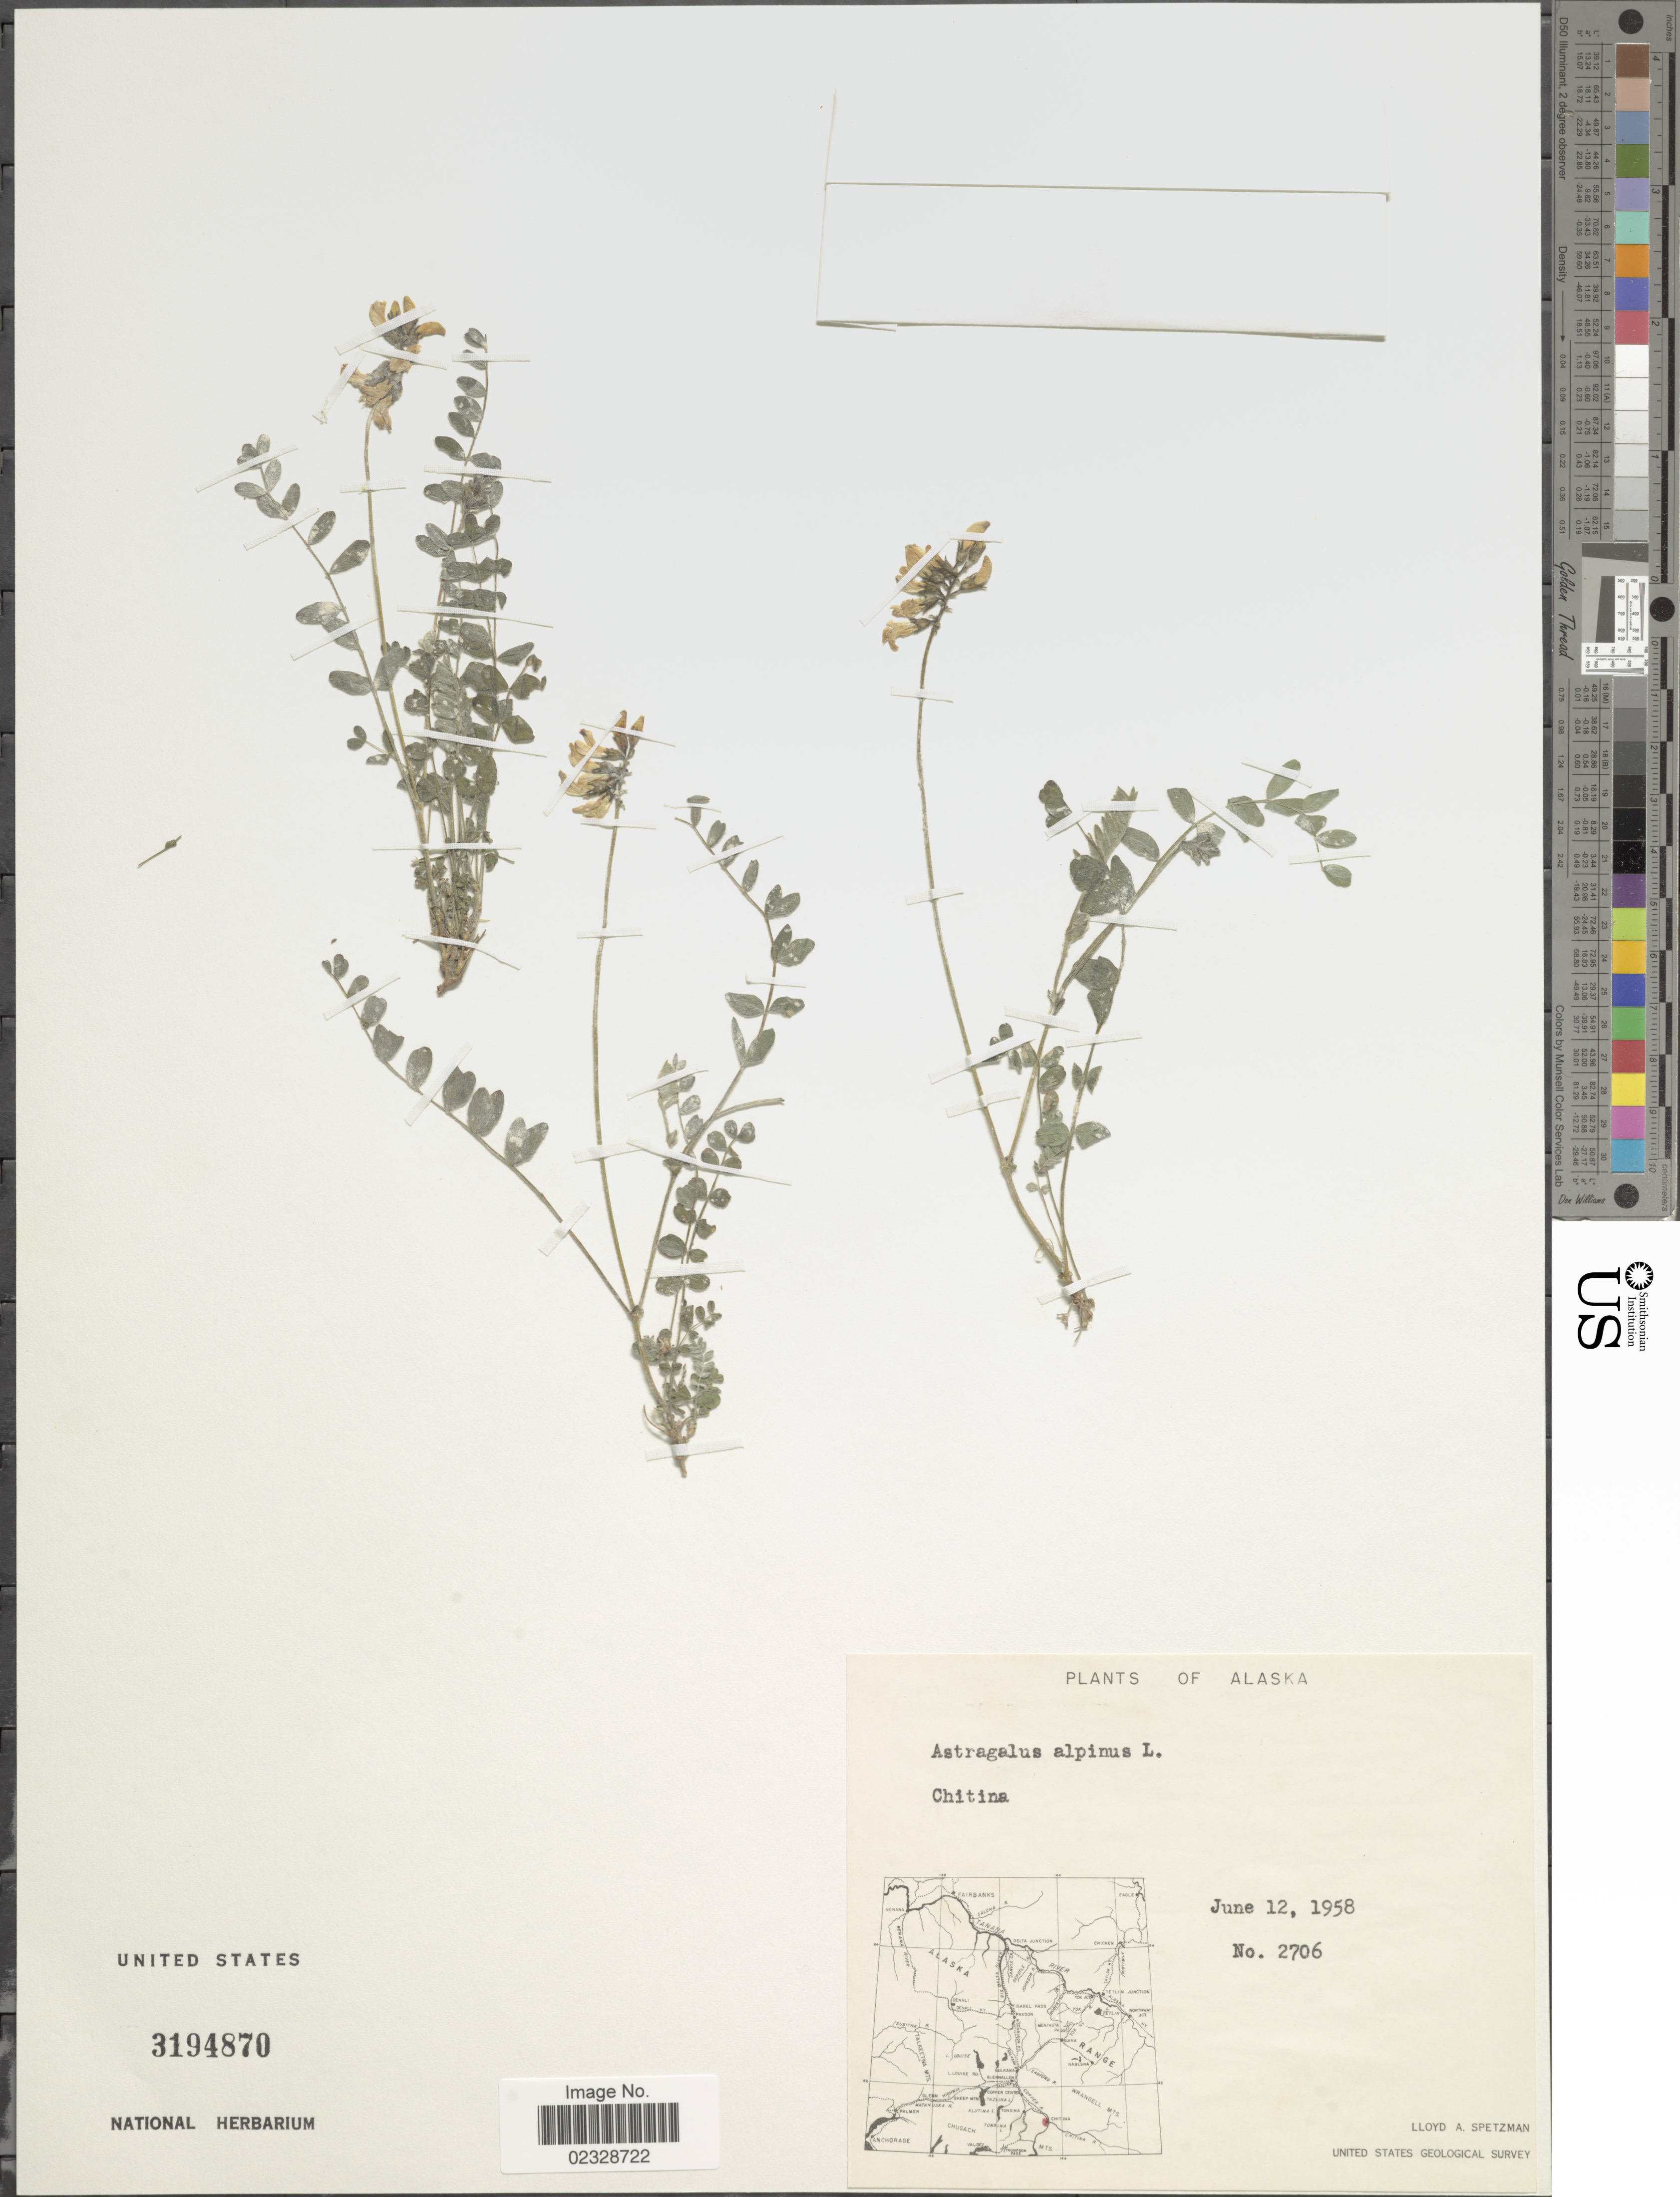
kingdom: Plantae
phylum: Tracheophyta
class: Magnoliopsida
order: Fabales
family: Fabaceae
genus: Astragalus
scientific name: Astragalus alpinus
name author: L.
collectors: L. Spetzman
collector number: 2706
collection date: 1958-06-12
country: United States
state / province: Alaska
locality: Chitina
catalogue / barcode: US 3194870